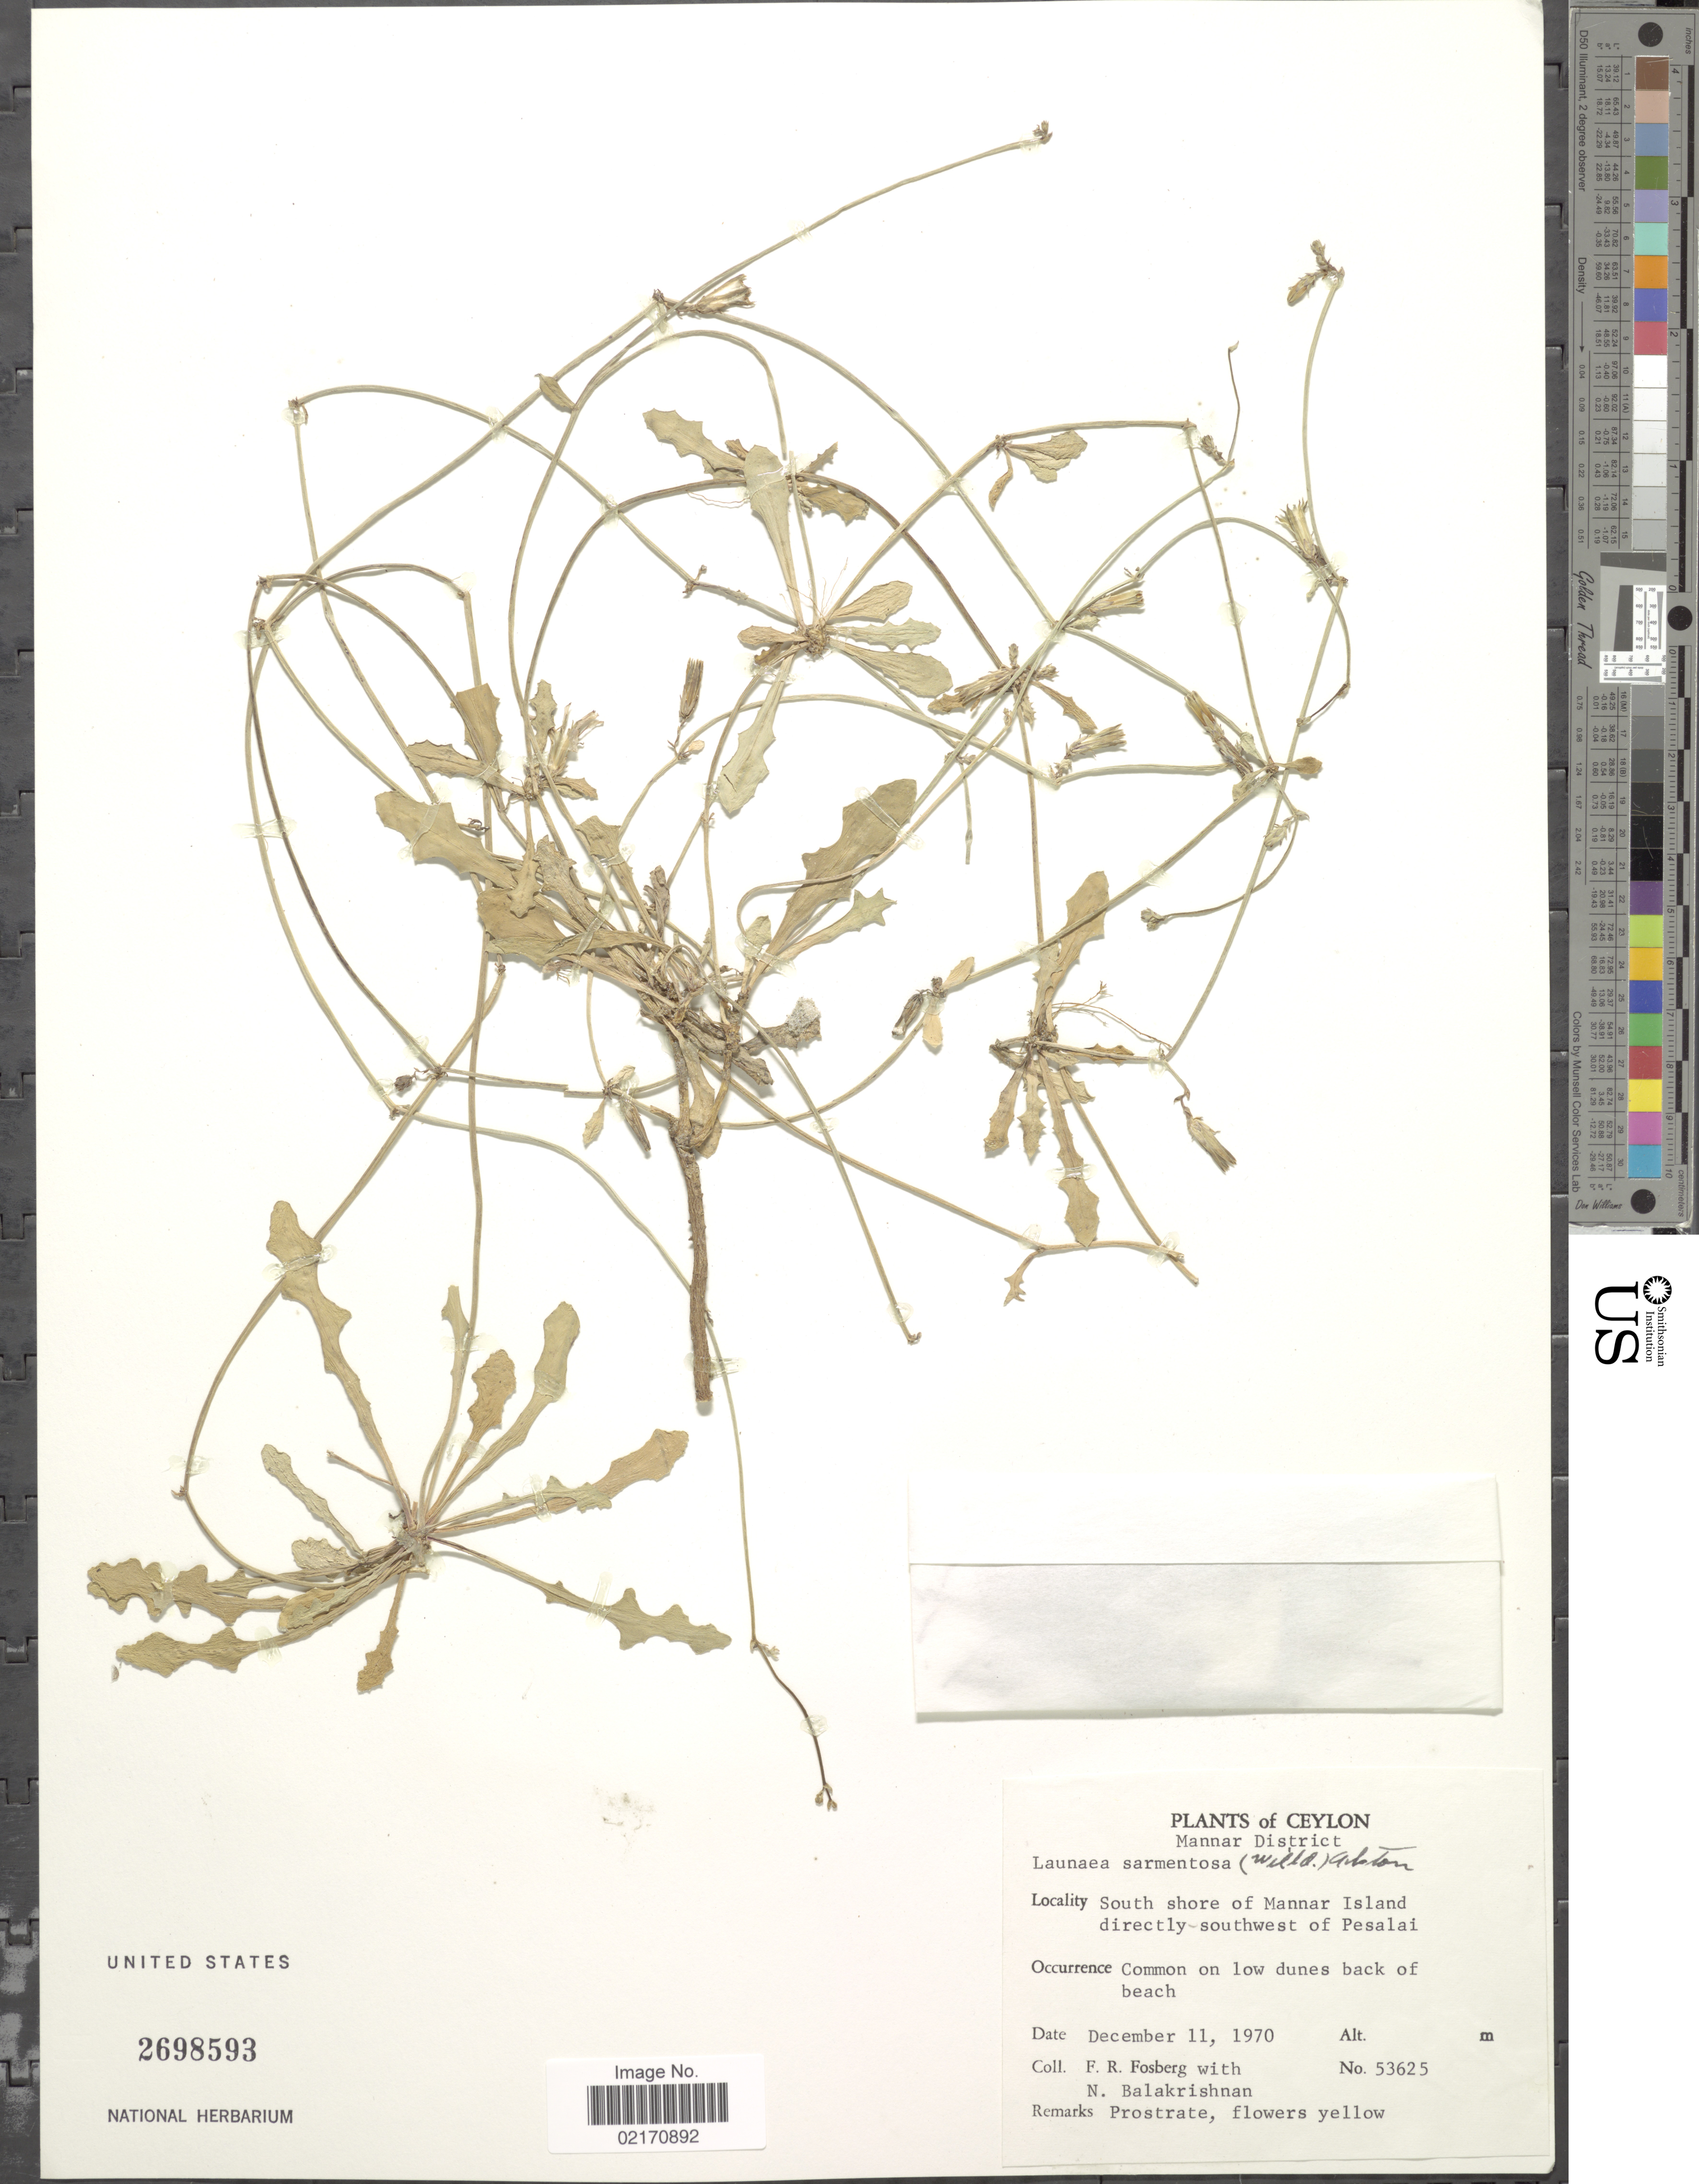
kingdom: Plantae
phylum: Tracheophyta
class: Magnoliopsida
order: Asterales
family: Asteraceae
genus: Launaea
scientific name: Launaea sarmentosa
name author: (Willd.) Kuntze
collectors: F. R. Fosberg & N. Balakrishnan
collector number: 53625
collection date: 1970-12-11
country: Sri Lanka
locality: Ceylon, Mannar District, south shore of Mannar Island, directly southwest of Pesalai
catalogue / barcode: US 2698593